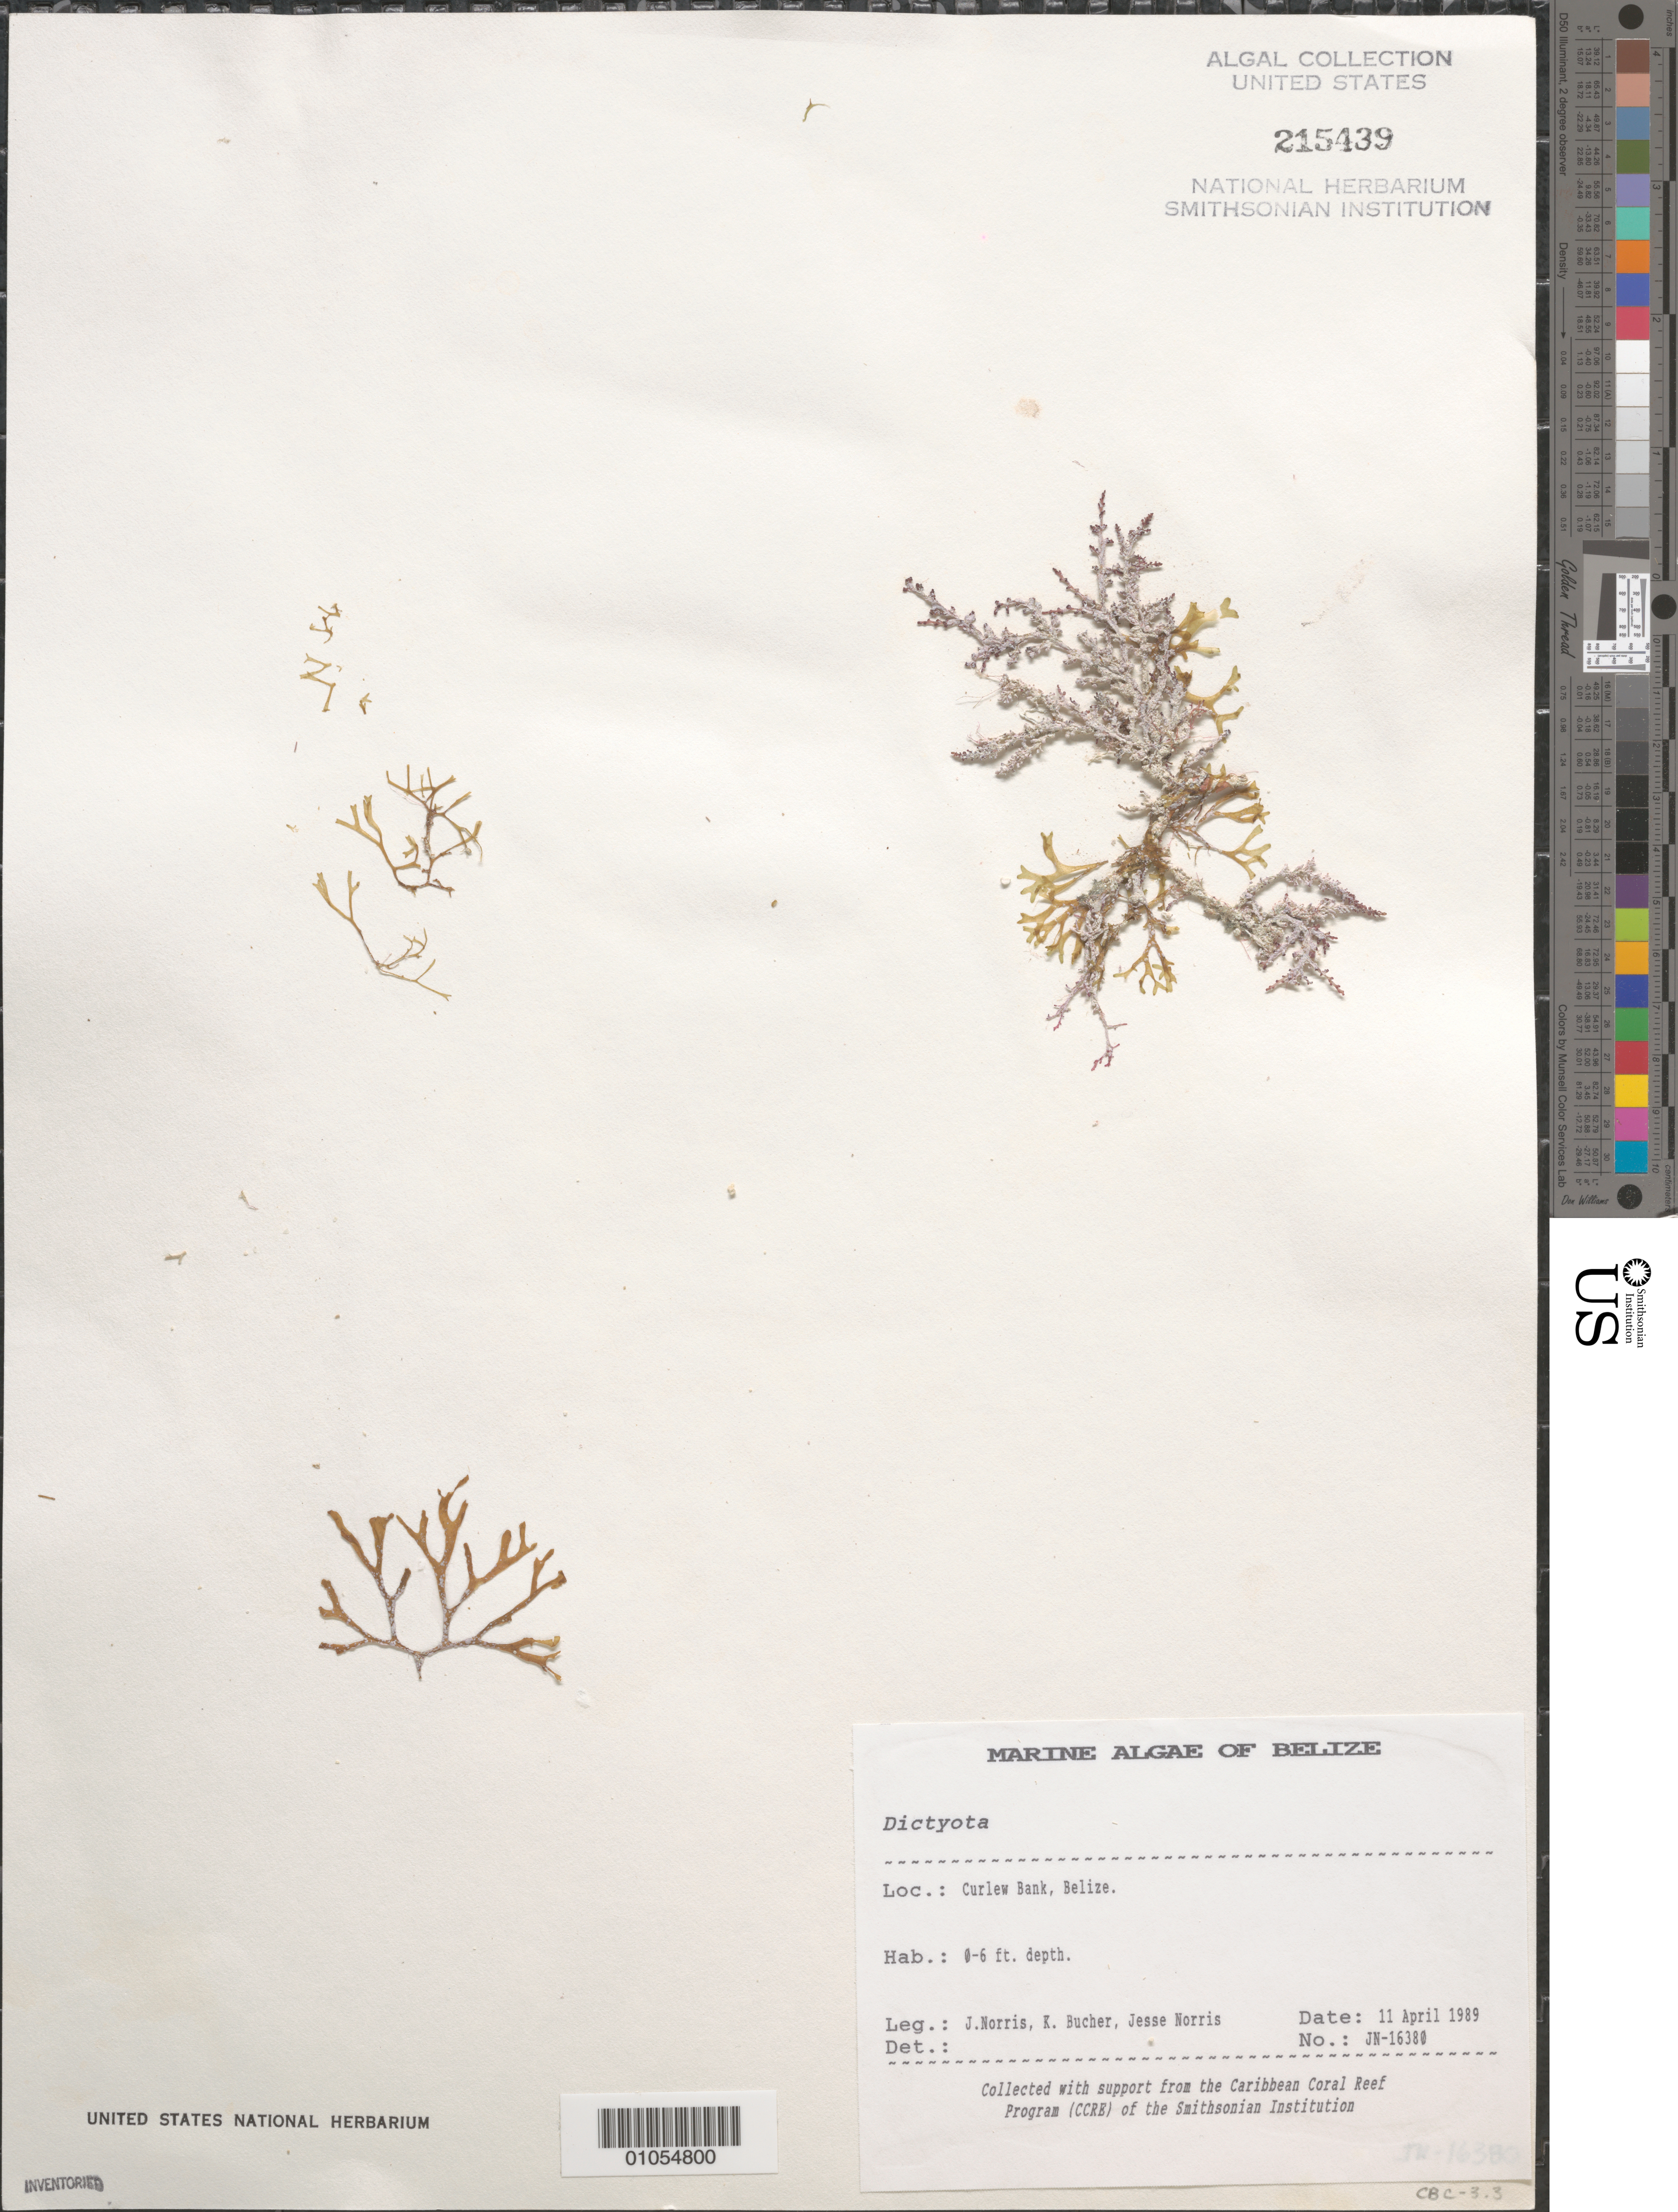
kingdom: Chromista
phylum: Ochrophyta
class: Phaeophyceae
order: Dictyotales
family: Dictyotaceae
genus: Dictyota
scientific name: Dictyota sp.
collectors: J. N. Norris, K. E. Bucher & J. A. Norris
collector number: JN-16380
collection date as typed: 11 Apr 1989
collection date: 1989-04-11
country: Belize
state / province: Stann Creek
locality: Curlew Bank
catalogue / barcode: US 215439